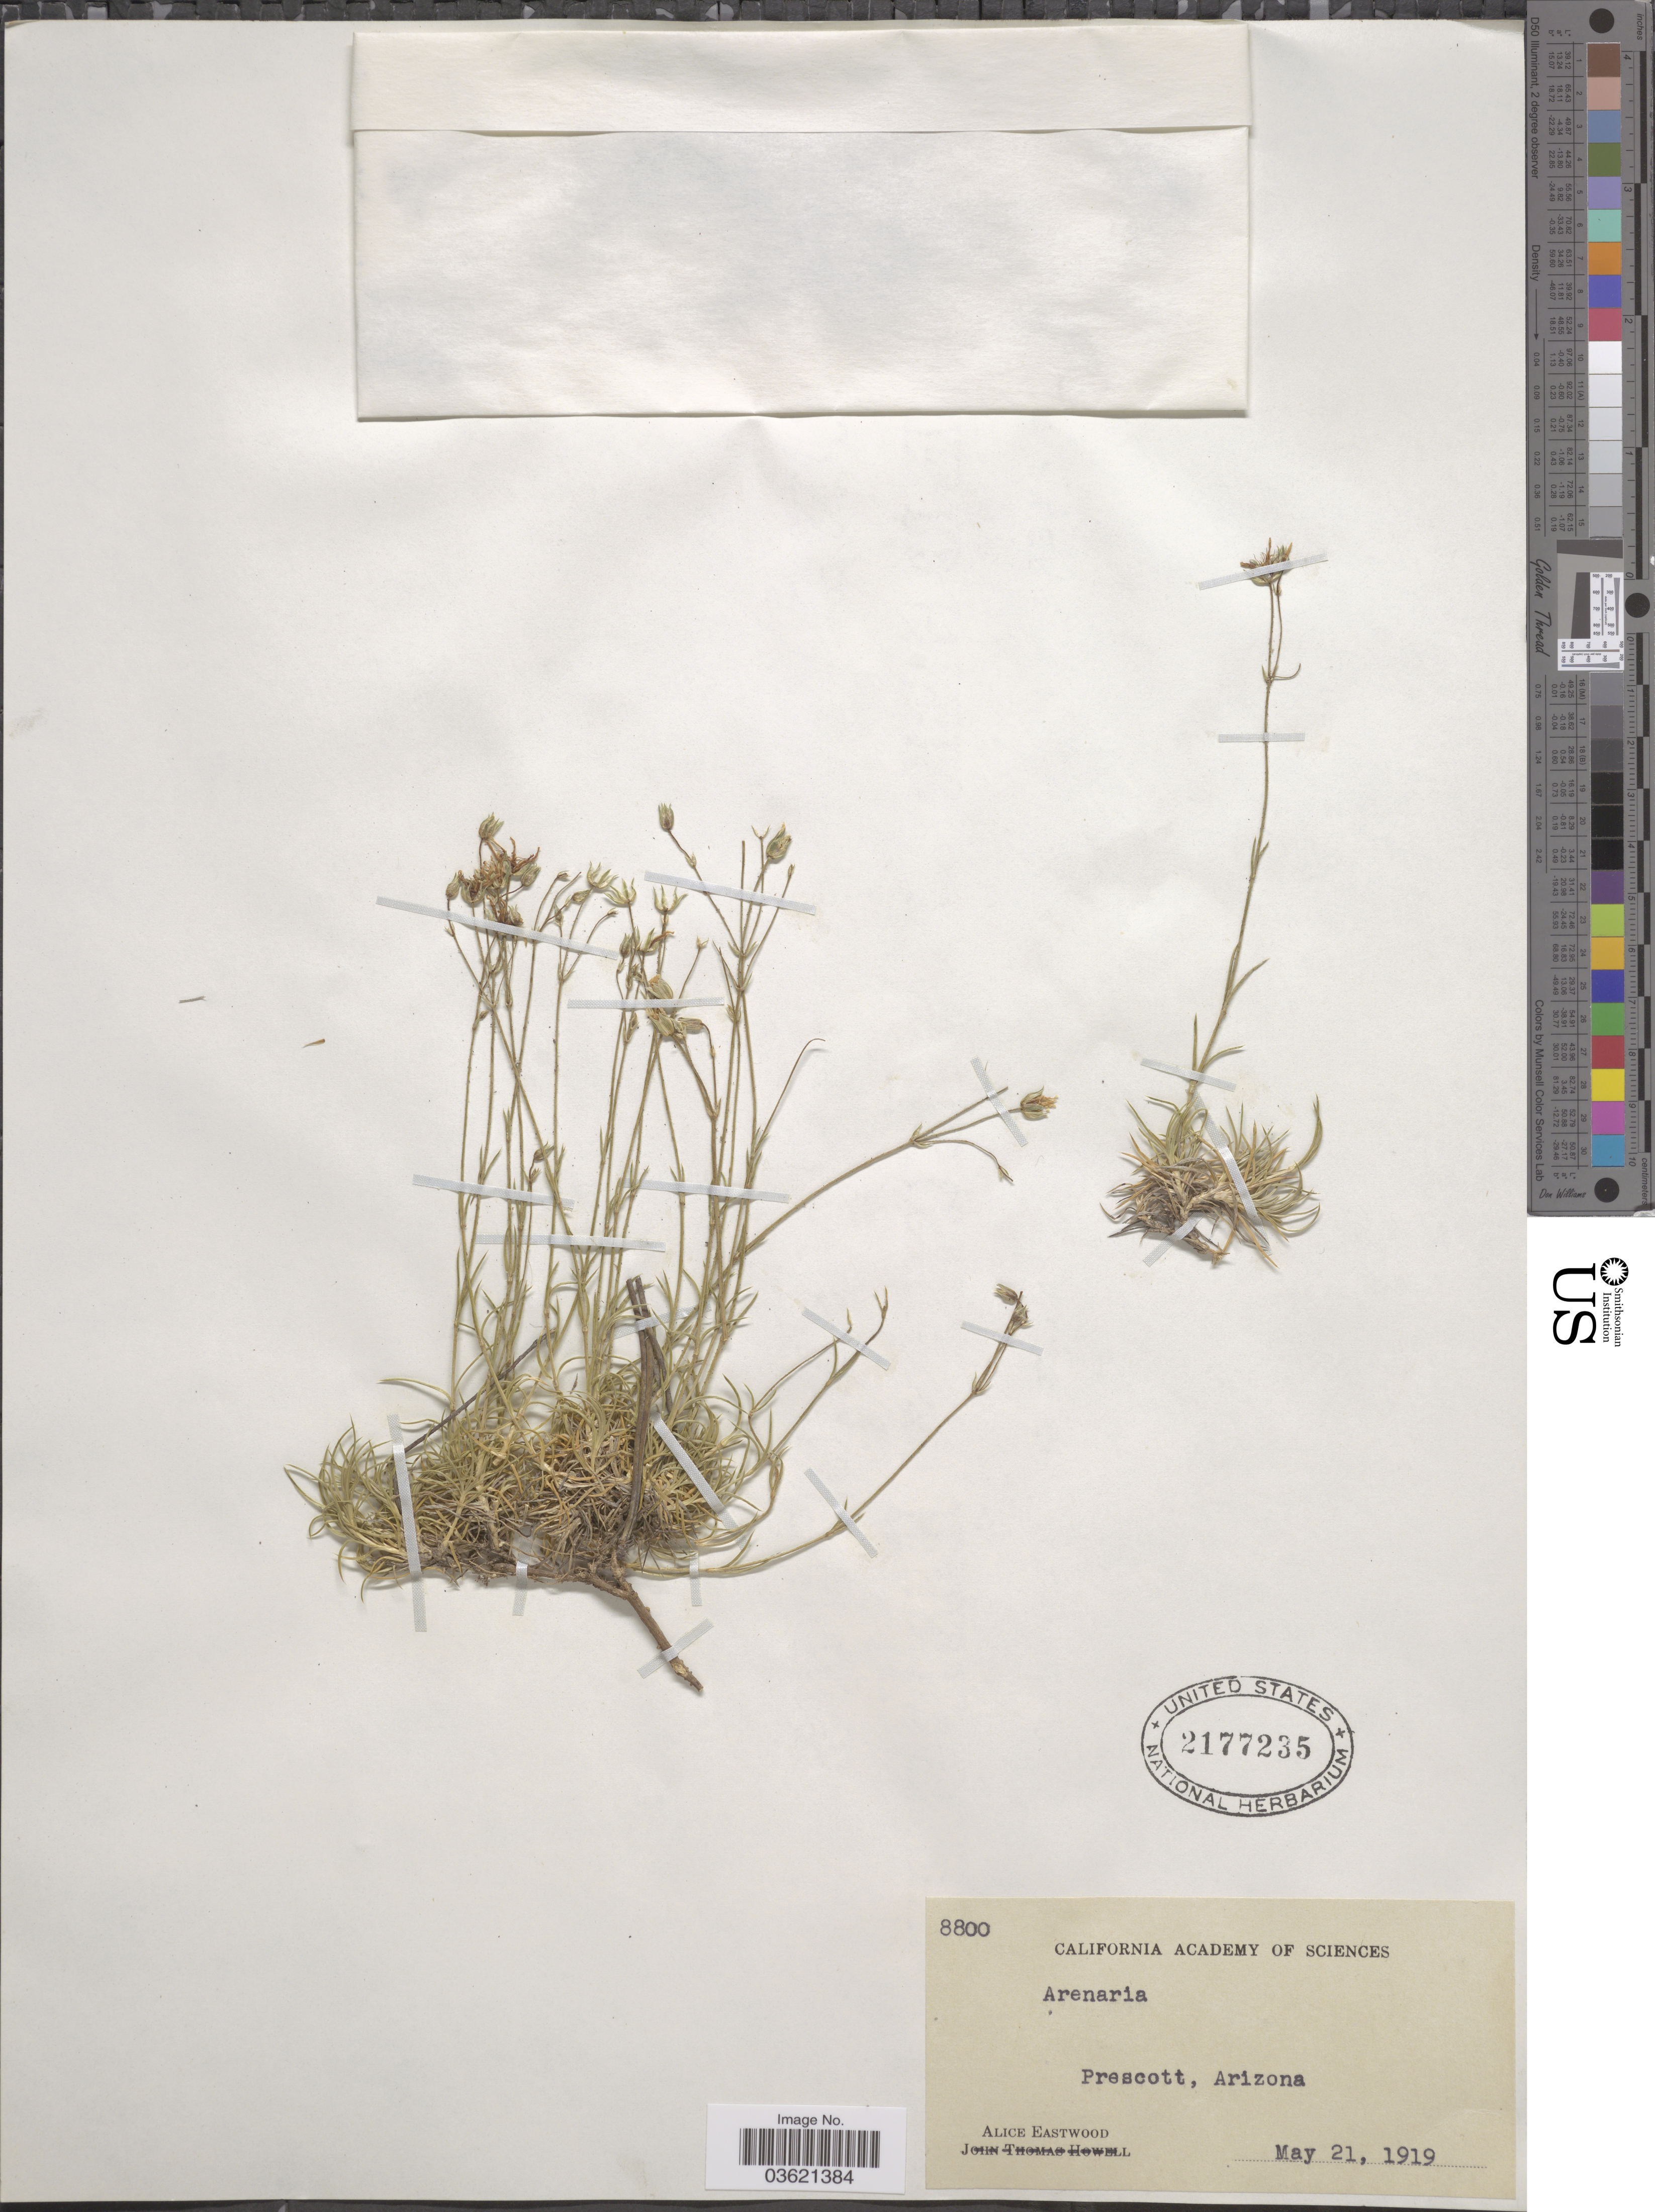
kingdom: Plantae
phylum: Tracheophyta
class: Magnoliopsida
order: Caryophyllales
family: Caryophyllaceae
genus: Arenaria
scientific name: Arenaria sp.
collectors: A. Eastwood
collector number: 8800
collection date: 1919-05-21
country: United States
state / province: Arizona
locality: Prescott.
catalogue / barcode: US 2177235